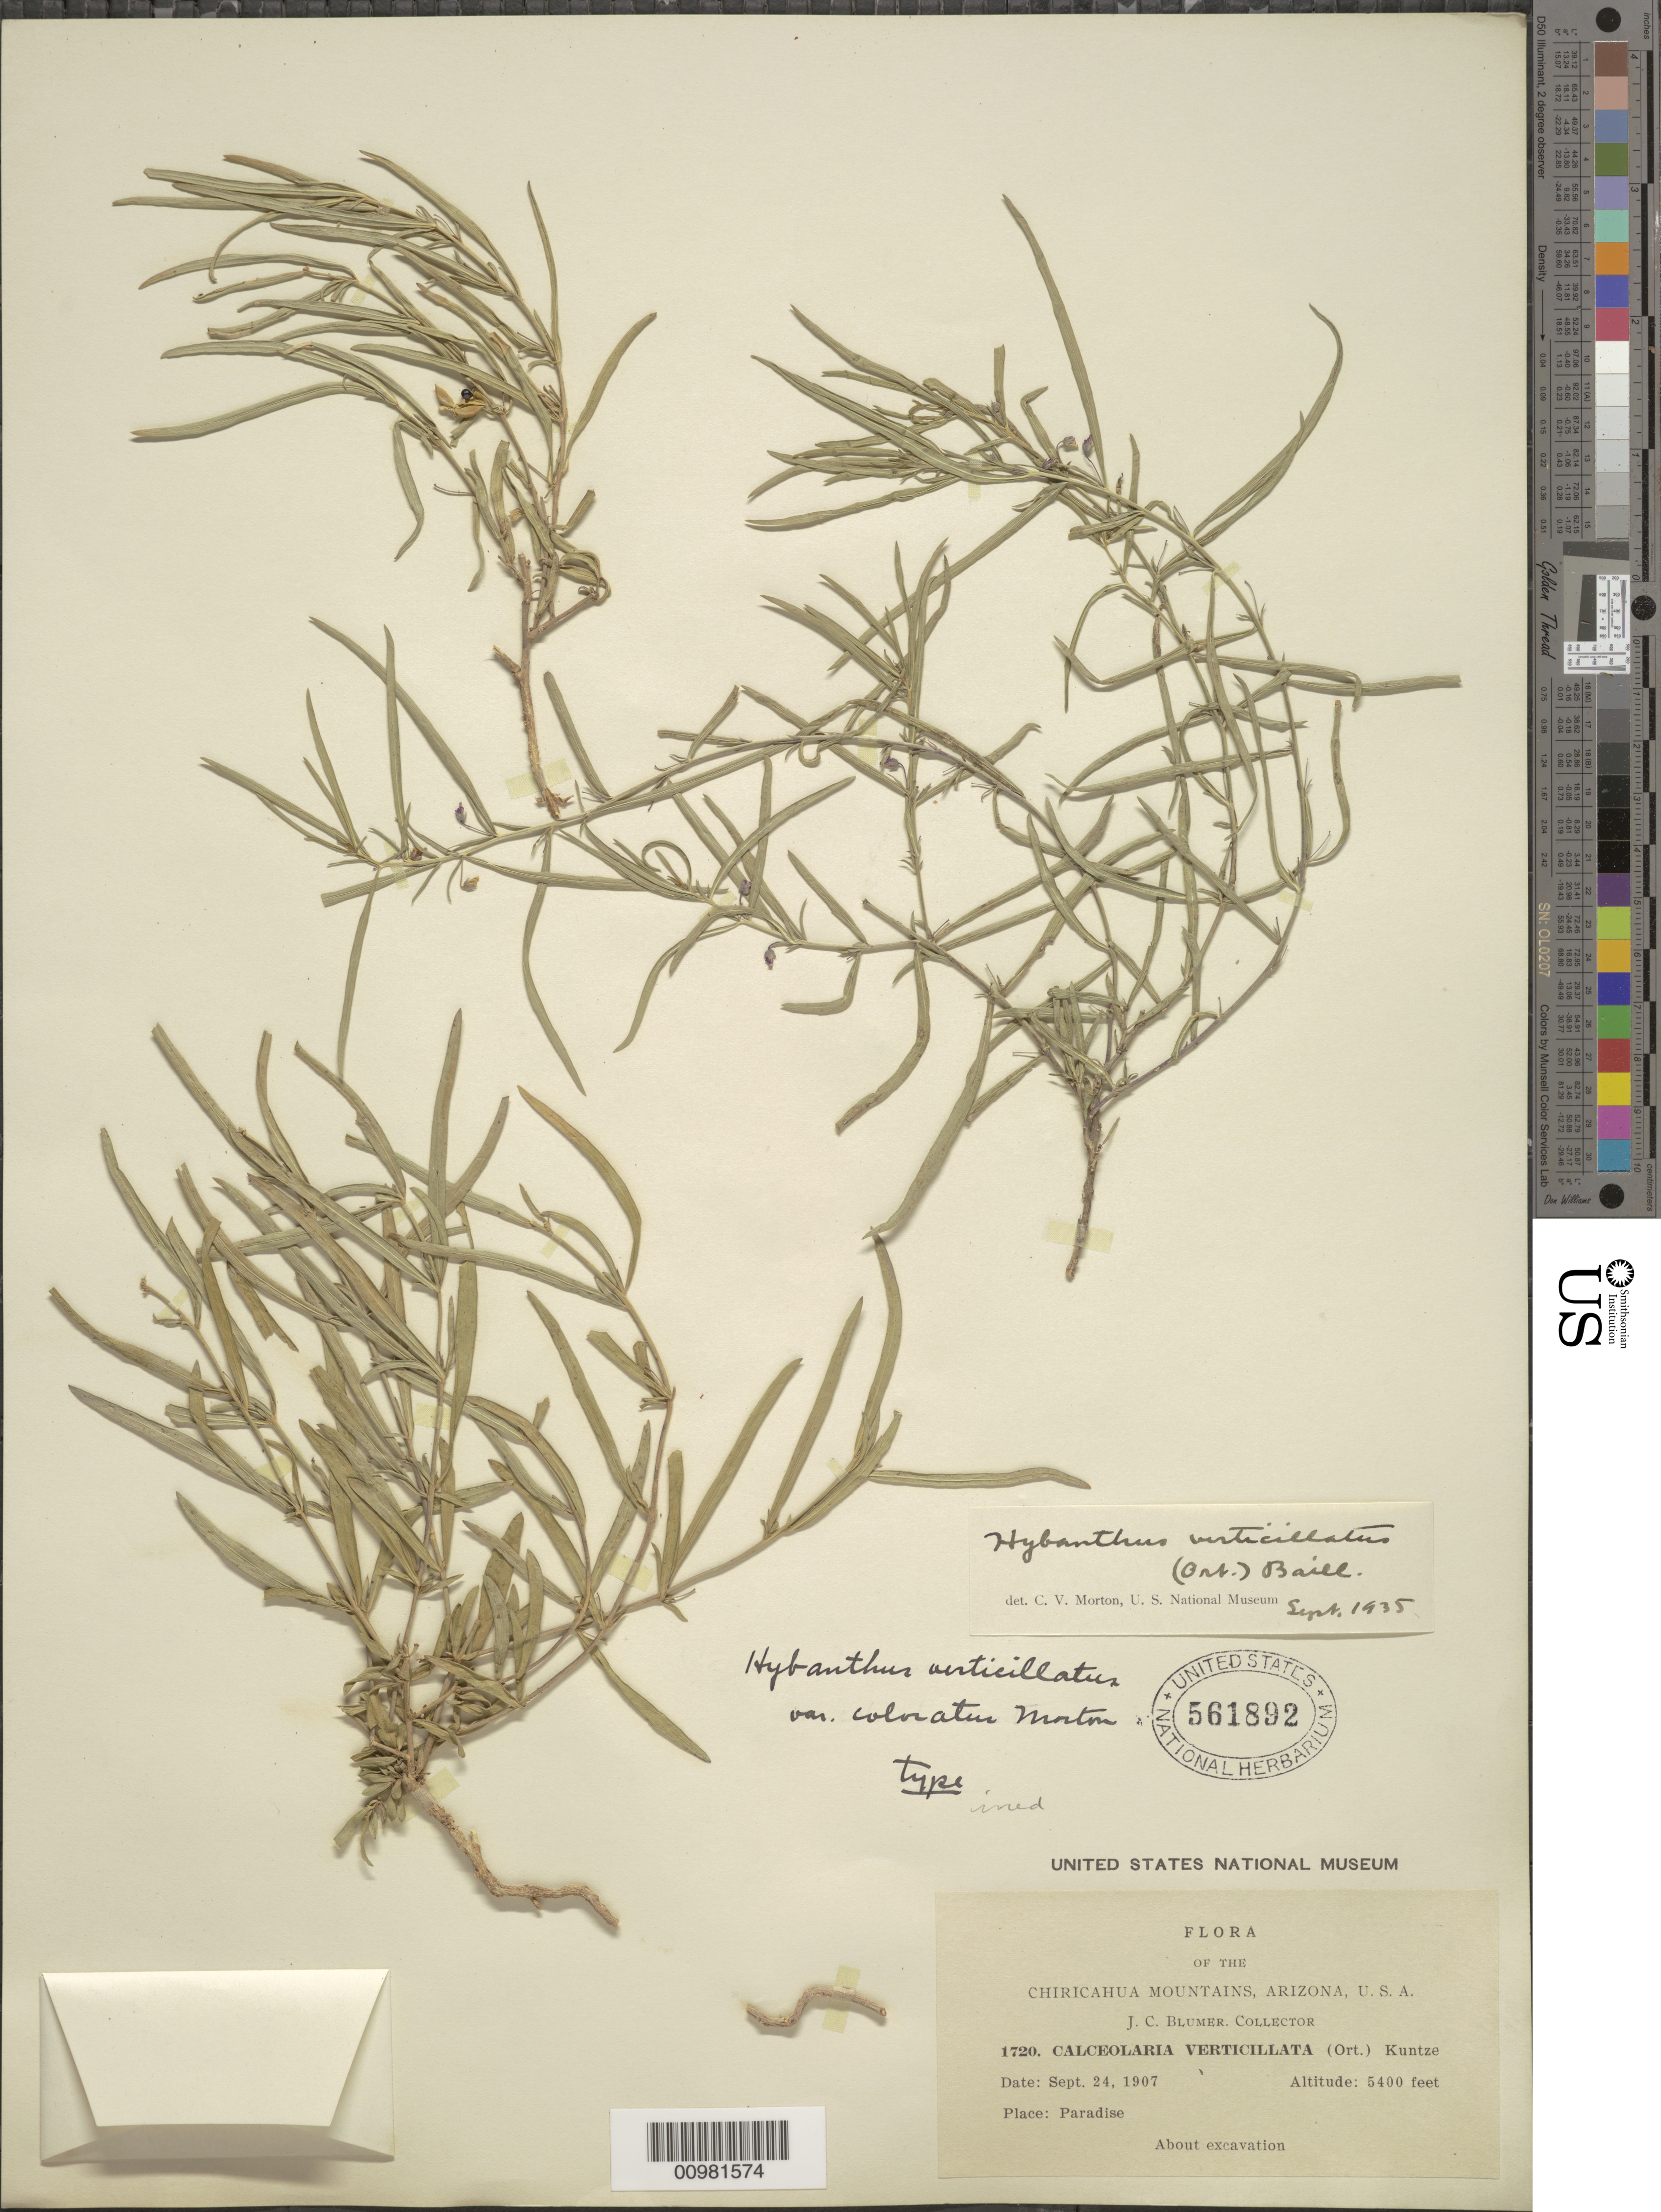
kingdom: Plantae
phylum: Tracheophyta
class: Magnoliopsida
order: Malpighiales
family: Violaceae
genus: Pombalia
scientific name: Pombalia verticillata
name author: (Ortega) Paula-Souza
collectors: J. C. Blumer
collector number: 1720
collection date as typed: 24 Sep 1907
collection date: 1907-09-24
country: United States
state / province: Arizona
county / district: Cochise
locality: Chiricahua Mts, Paradise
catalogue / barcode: US 561892